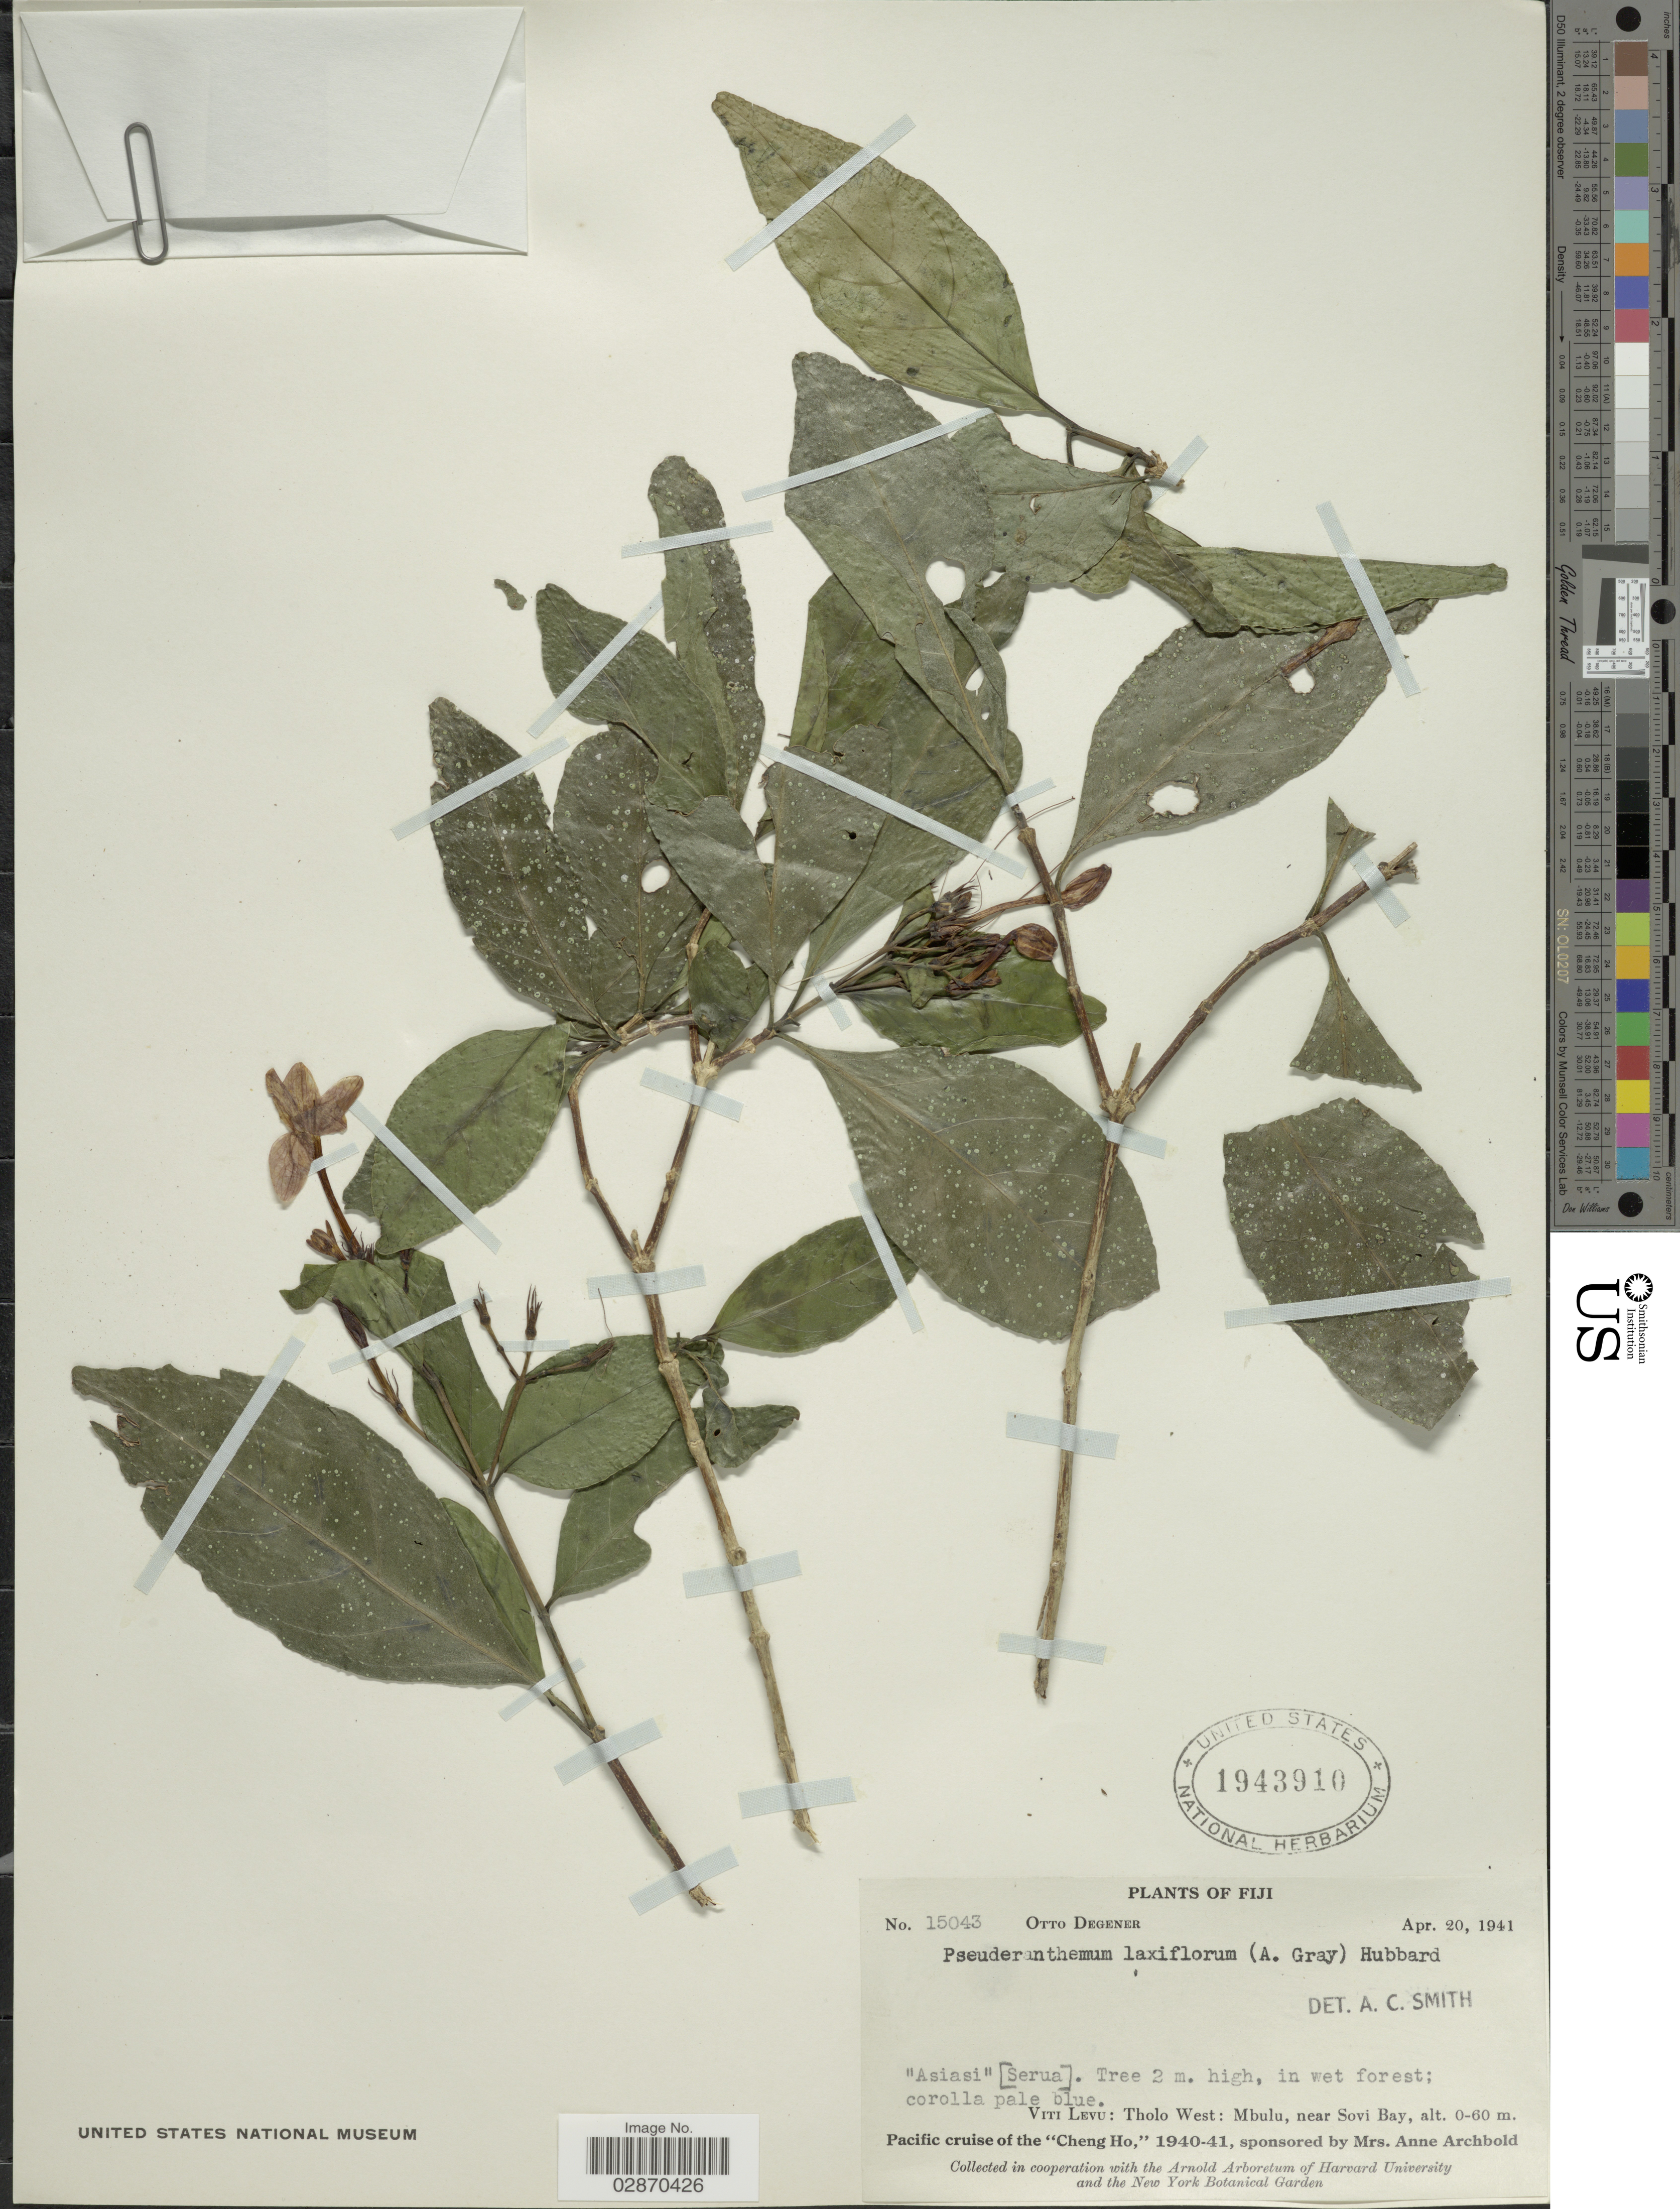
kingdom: Plantae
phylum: Tracheophyta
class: Magnoliopsida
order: Lamiales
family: Acanthaceae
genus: Pseuderanthemum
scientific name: Pseuderanthemum laxiflorum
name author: (A. Gray)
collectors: O. Degener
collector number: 15043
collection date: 1941-04-20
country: Fiji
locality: Viti Levu: Tholo West: Mbulu, near Sovi Bay.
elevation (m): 0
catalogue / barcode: US 1943910